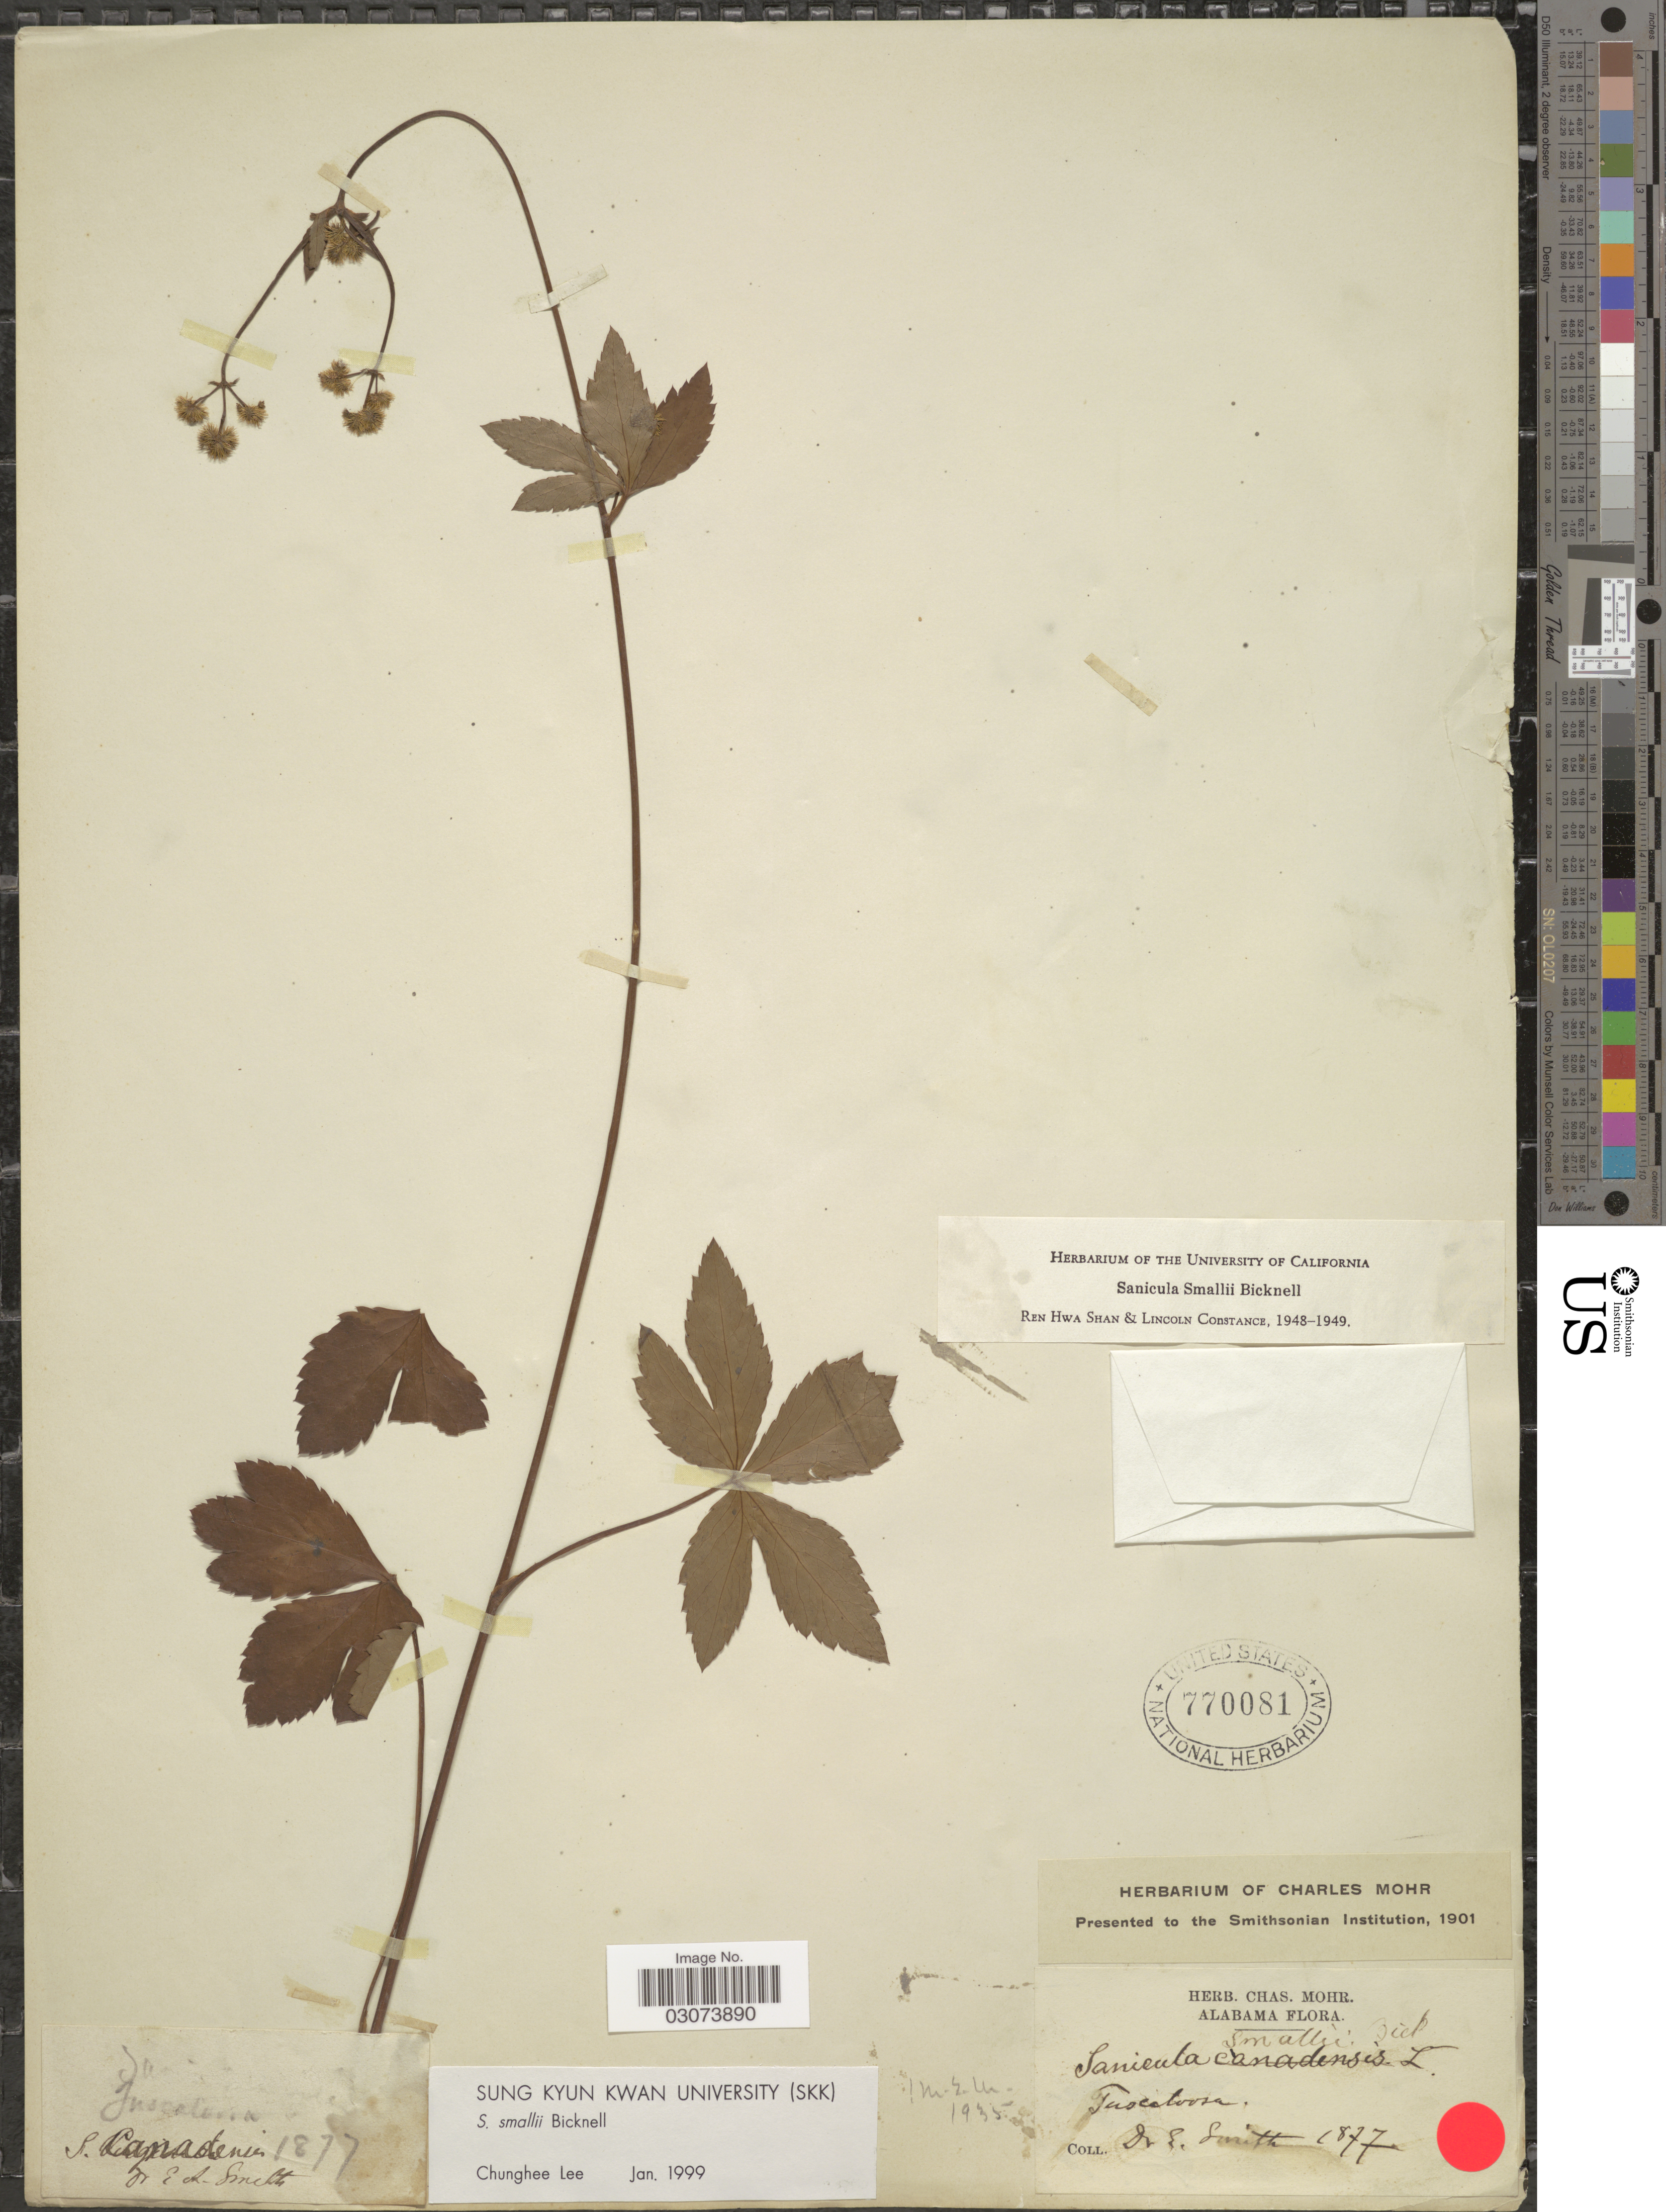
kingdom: Plantae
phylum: Tracheophyta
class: Magnoliopsida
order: Apiales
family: Apiaceae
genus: Sanicula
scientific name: Sanicula smallii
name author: E.P. Bicknell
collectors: E. A. Smith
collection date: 1877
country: United States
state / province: Alabama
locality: Tuscaloosa.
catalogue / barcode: US 770081